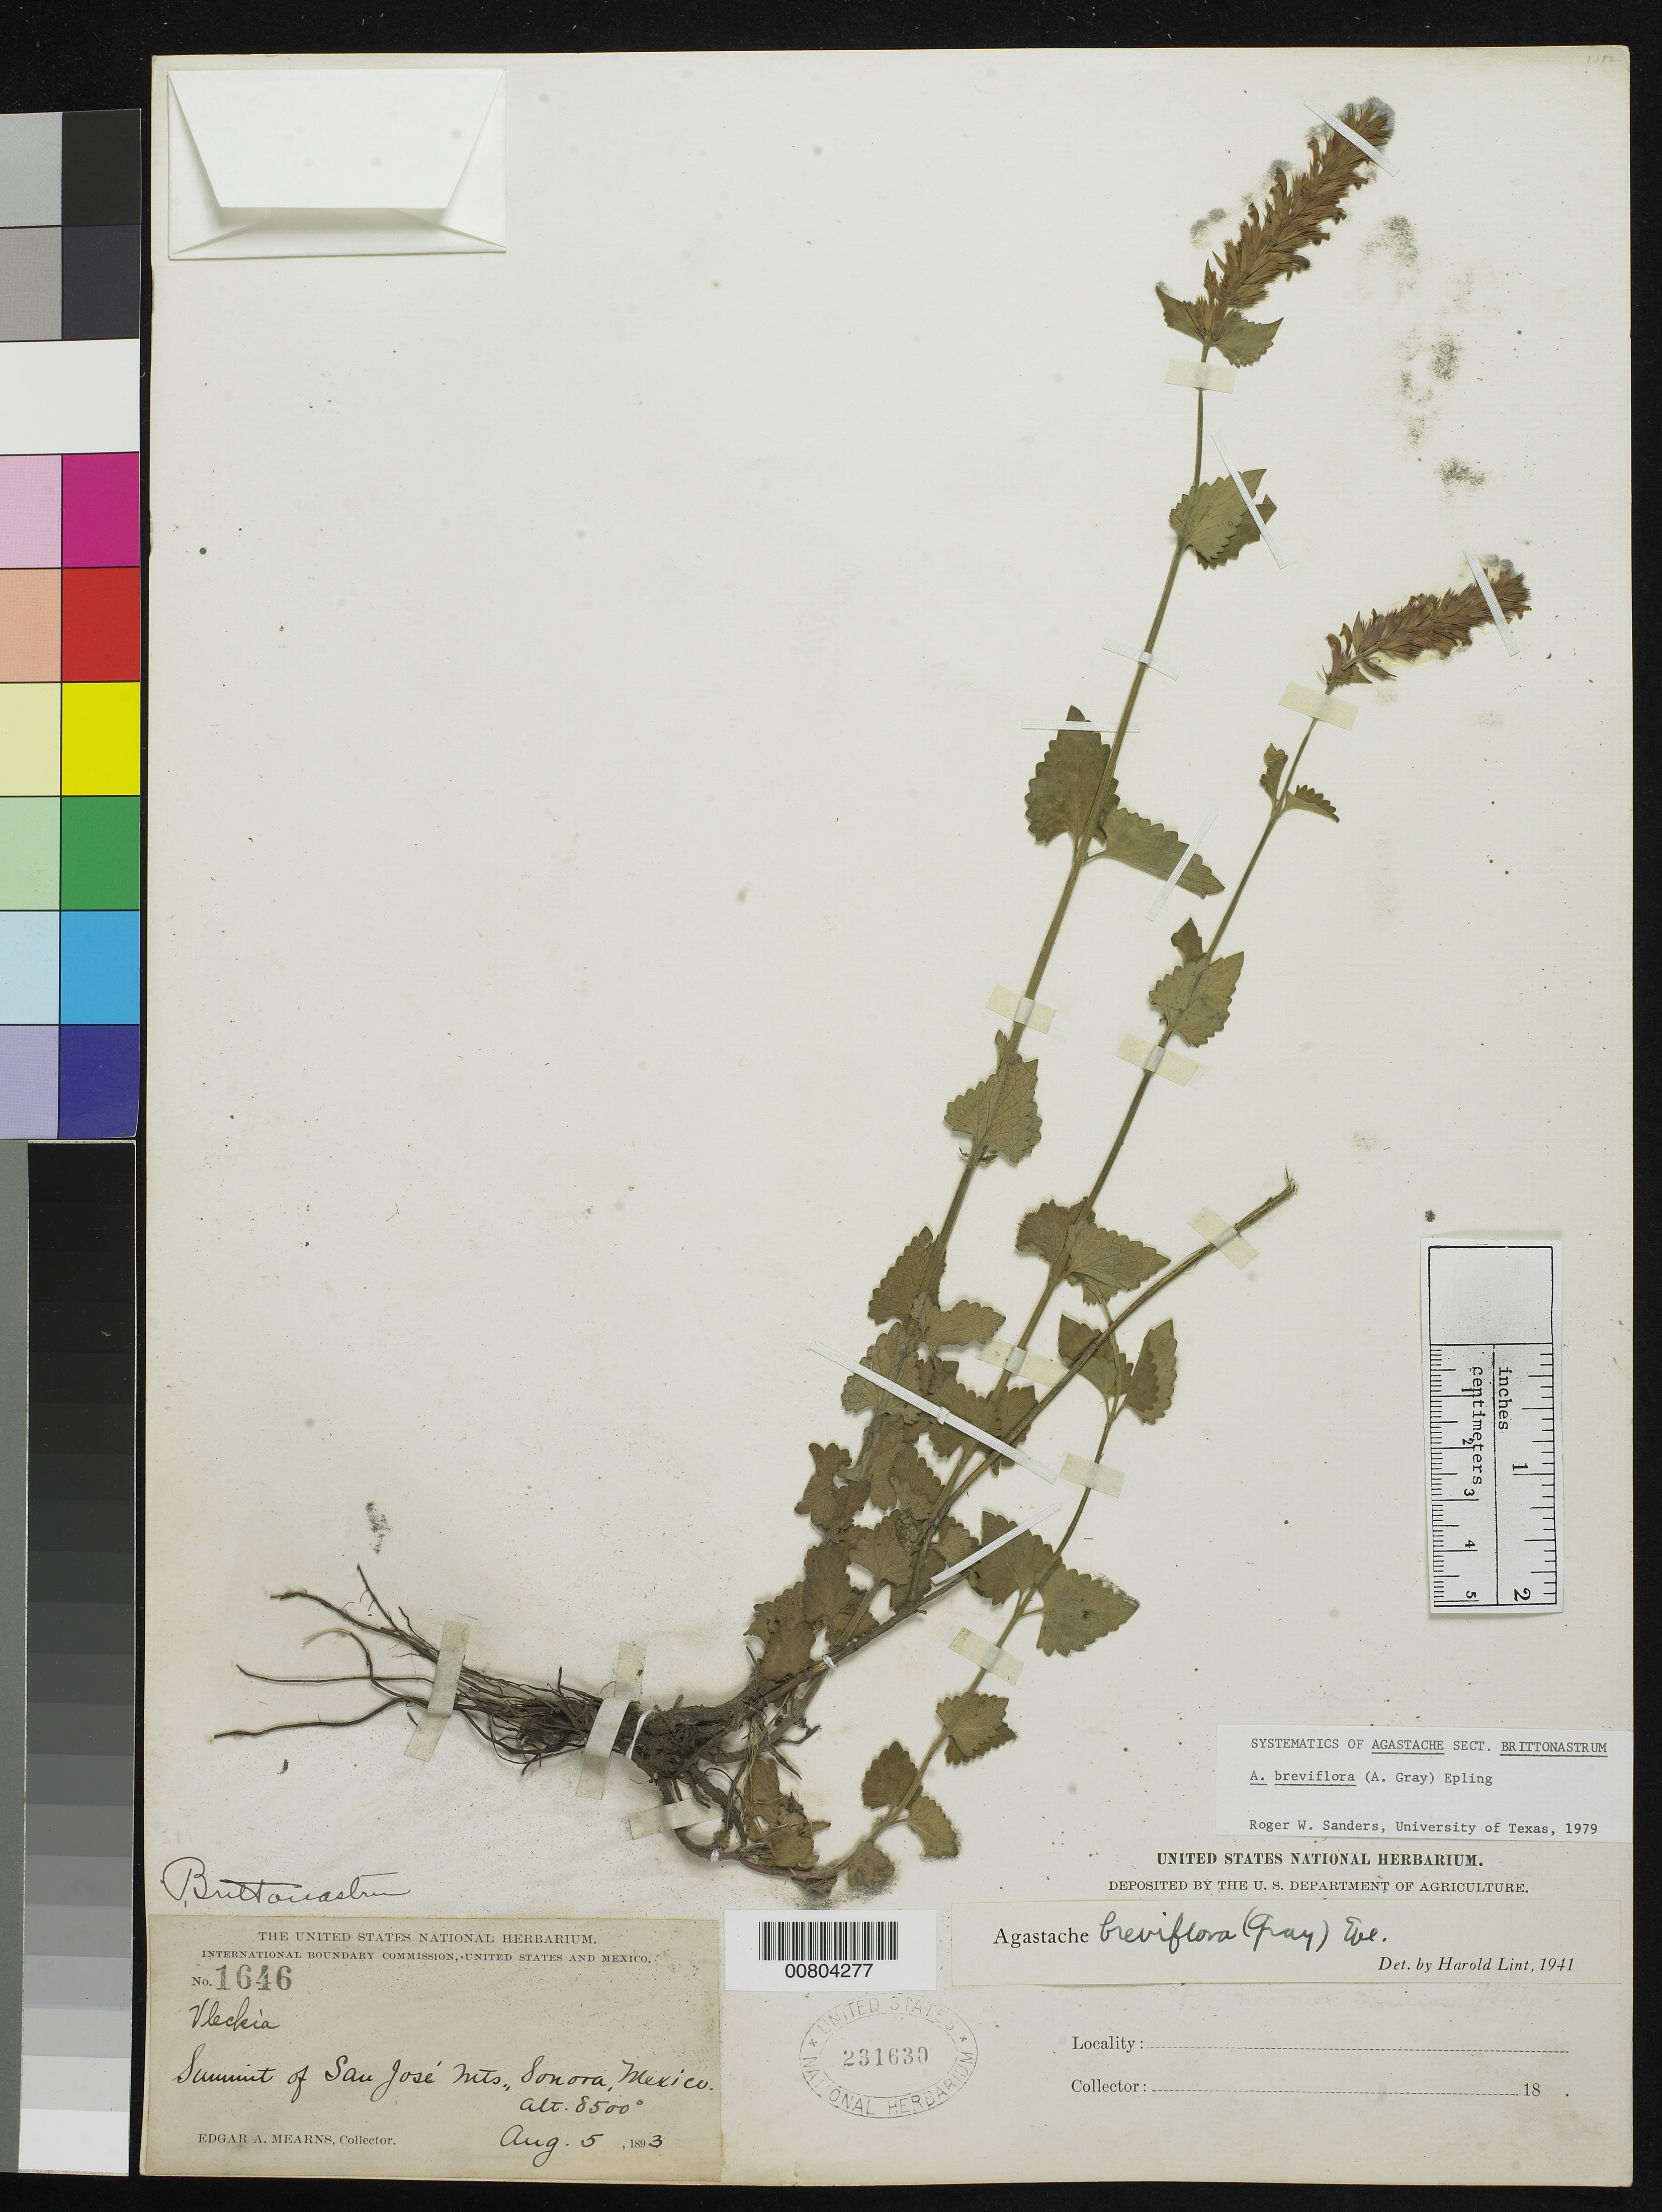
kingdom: Plantae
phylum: Tracheophyta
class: Magnoliopsida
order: Lamiales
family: Lamiaceae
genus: Agastache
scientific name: Agastache breviflora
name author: (A. Gray) Epling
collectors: E. A. Mearns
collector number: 1646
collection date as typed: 05 Aug 1893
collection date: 1893-08-05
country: Mexico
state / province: Sonora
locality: Summit of San Jose Mts., Sonora.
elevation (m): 2591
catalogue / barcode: US 231630